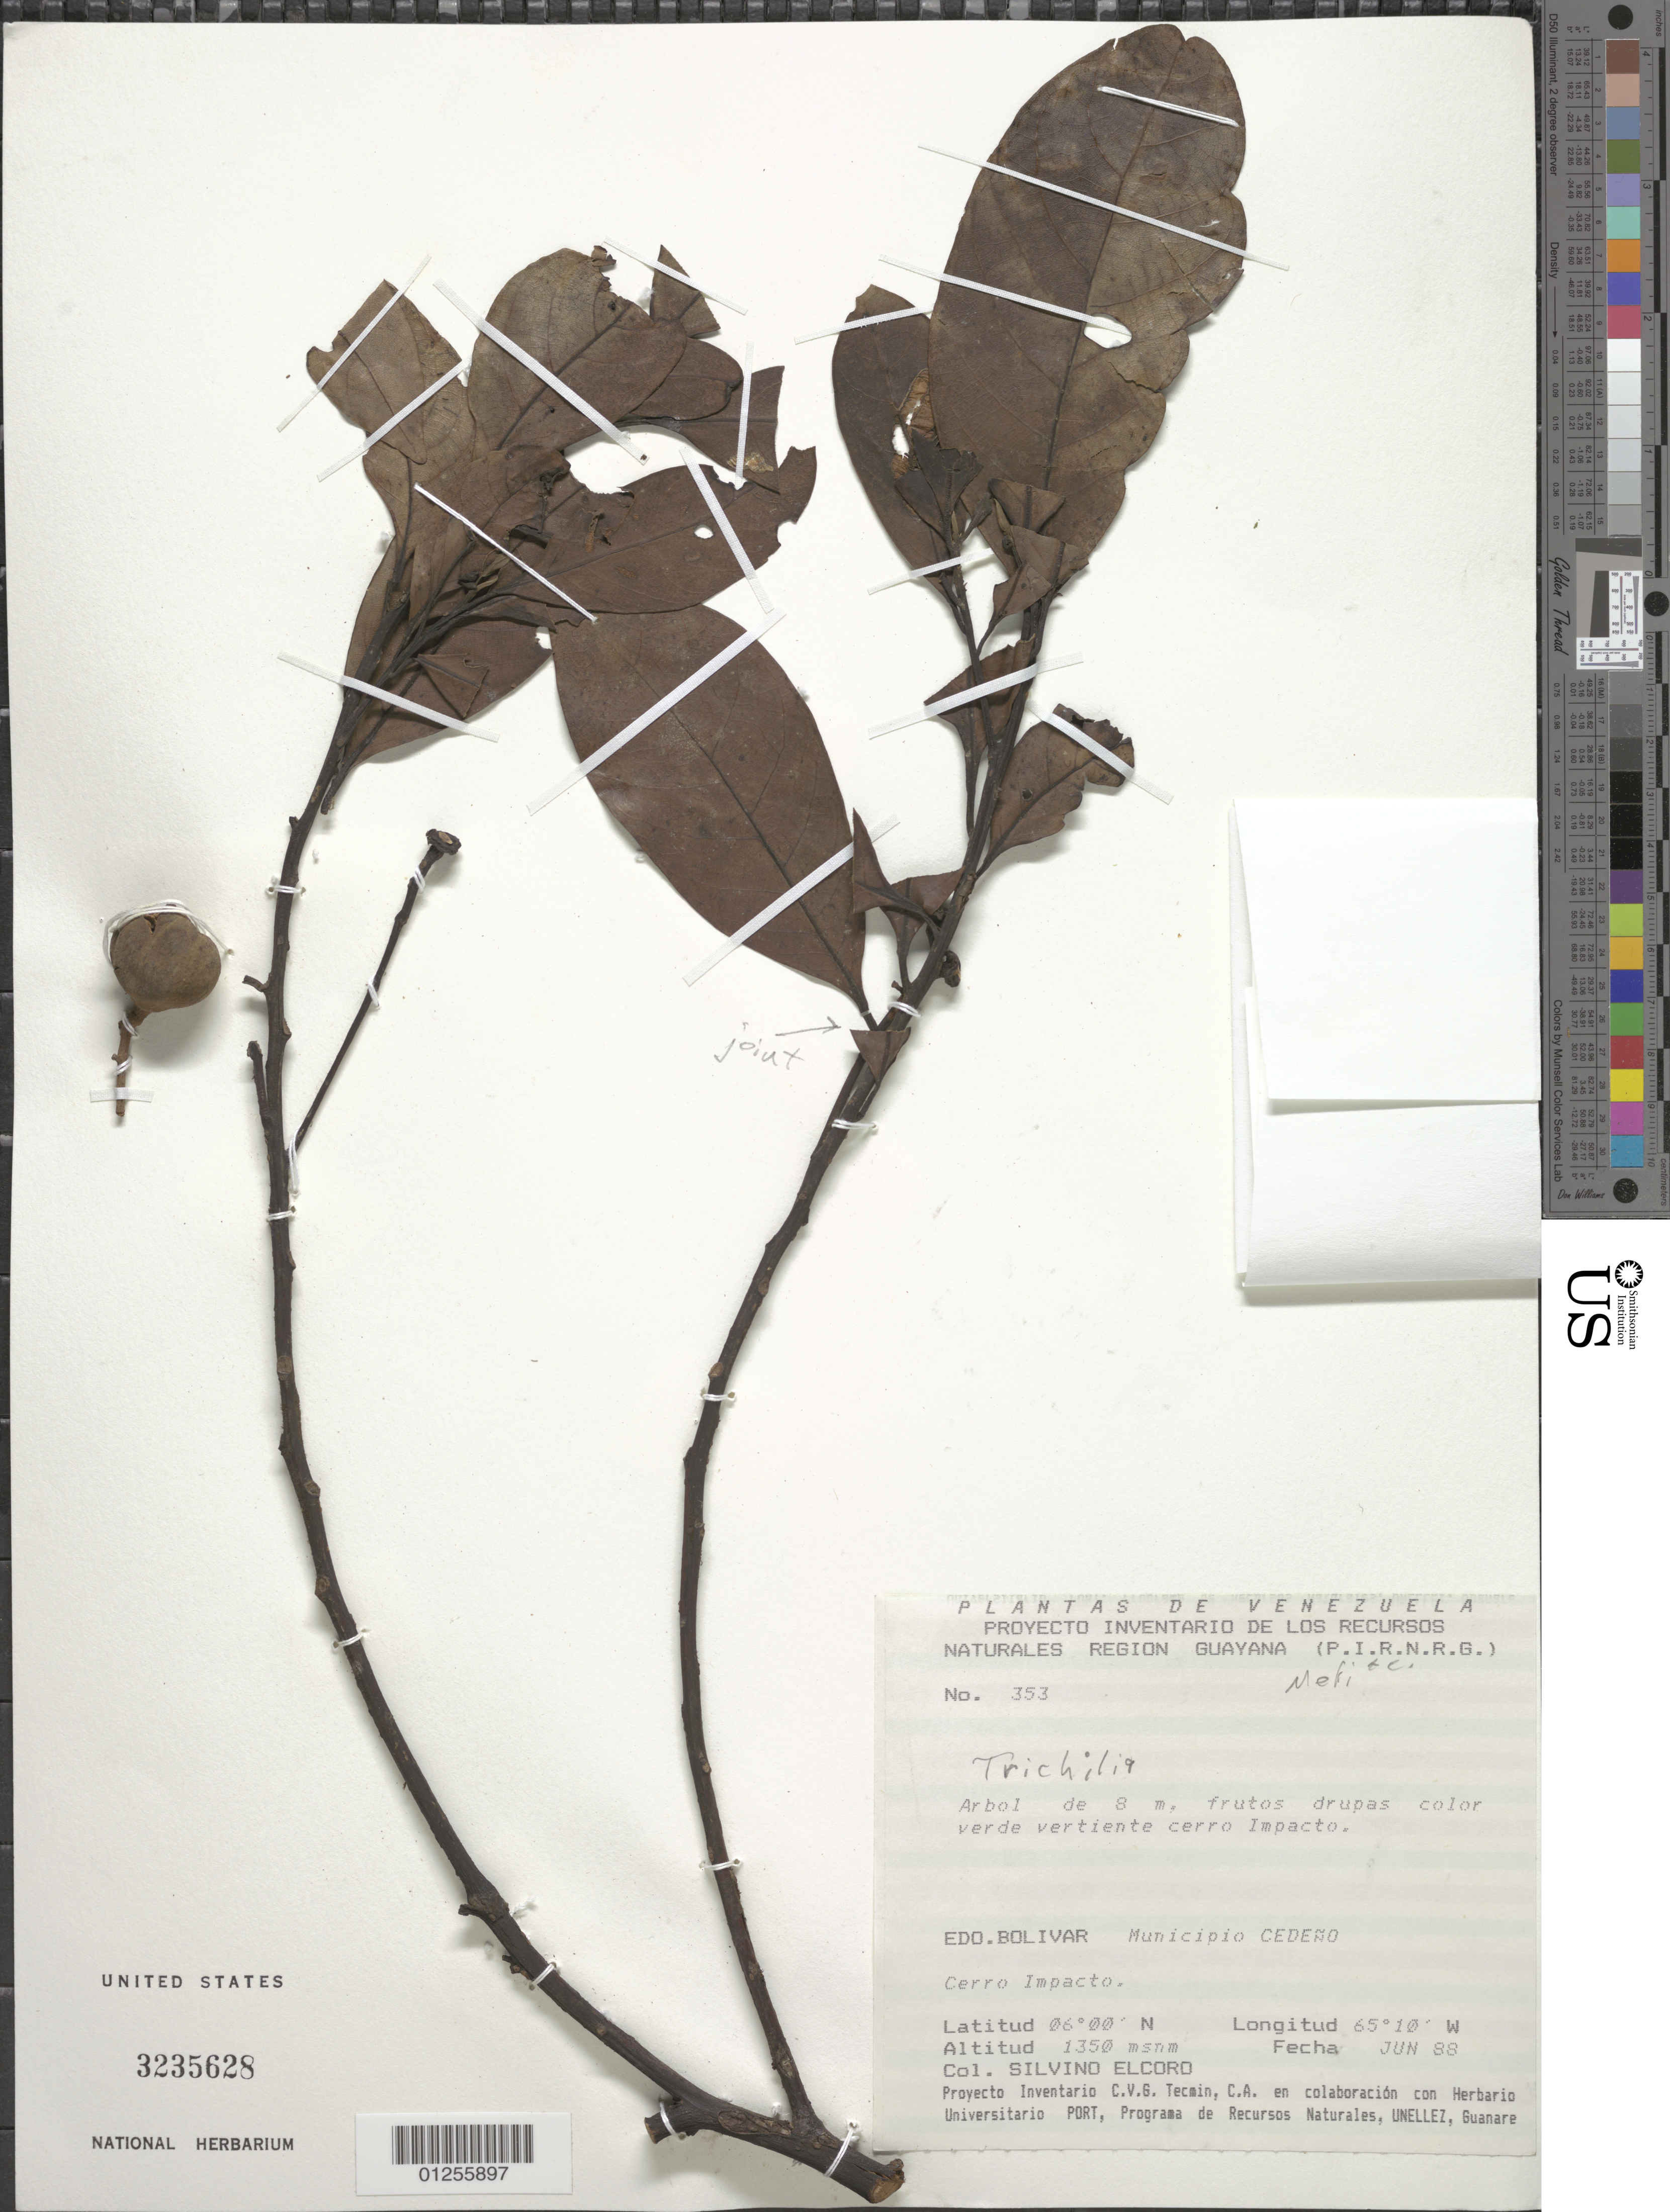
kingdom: Plantae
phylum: Tracheophyta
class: Magnoliopsida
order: Sapindales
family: Meliaceae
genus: Trichilia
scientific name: Trichilia sp.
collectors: S. Elcoro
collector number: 353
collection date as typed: Jun 88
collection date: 1988-06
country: Venezuela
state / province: Bolívar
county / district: Cedeño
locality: Cerro Impacto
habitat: Cerro impacto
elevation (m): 1250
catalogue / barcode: US 3235628